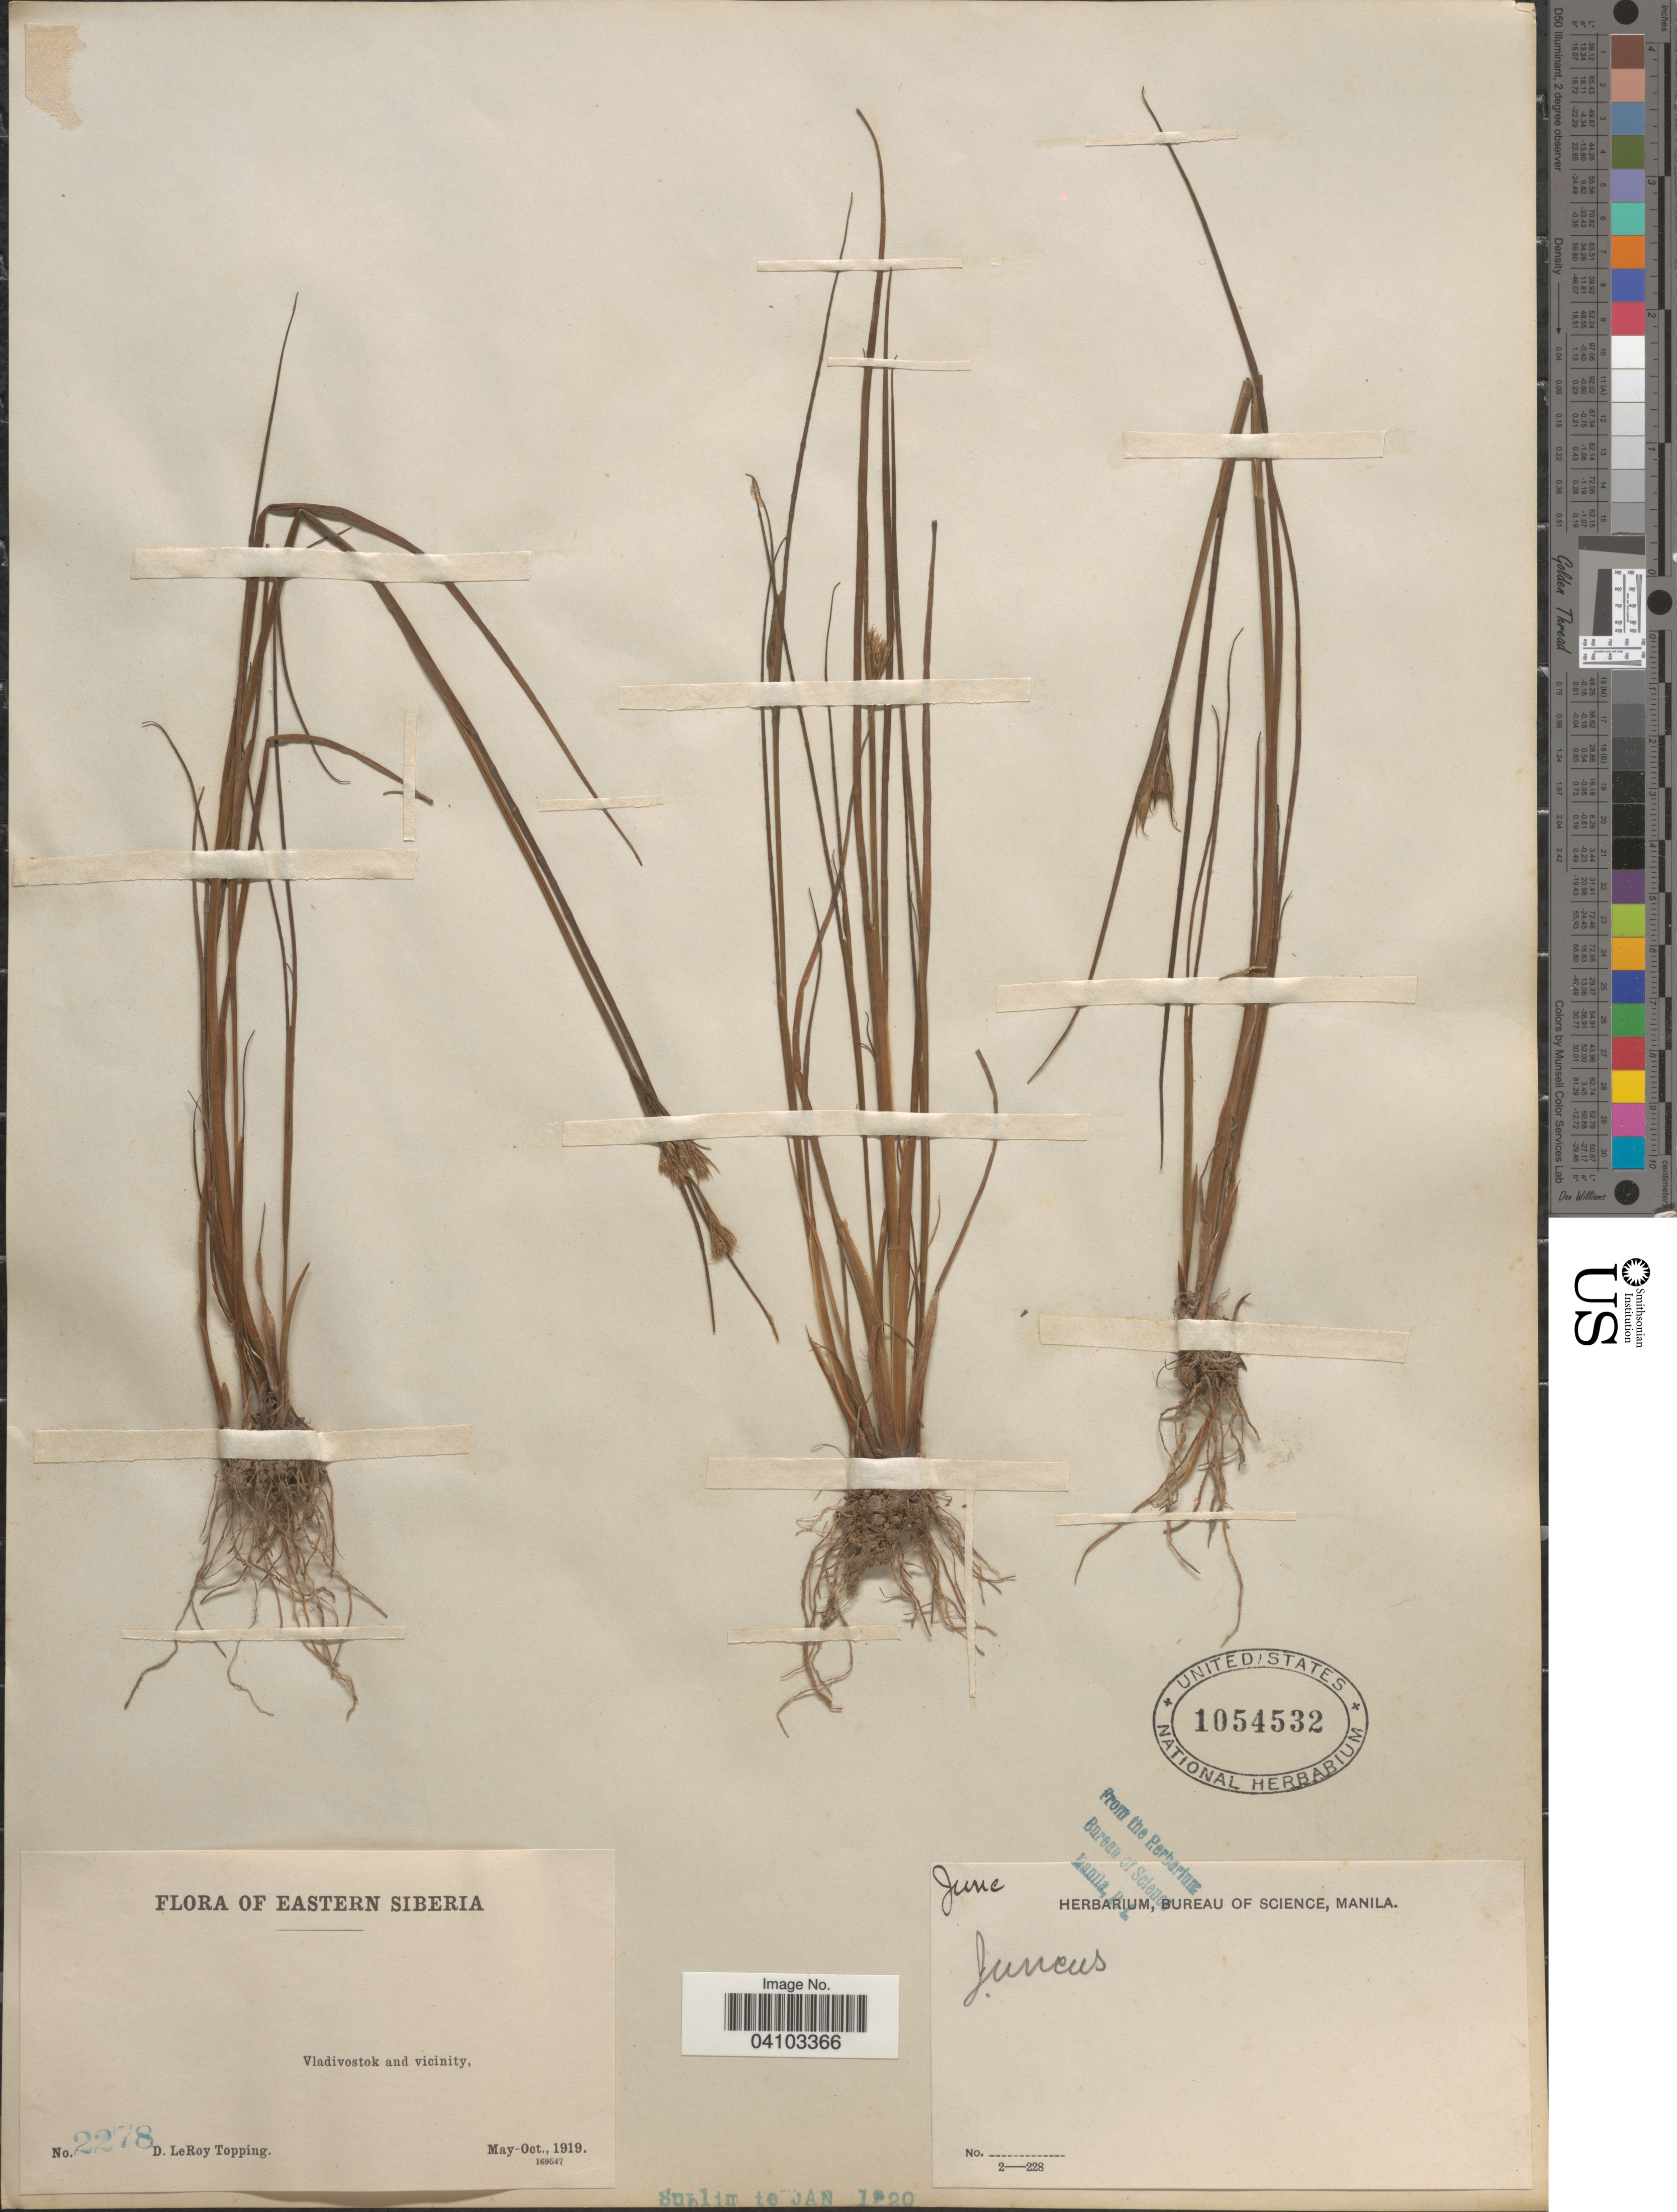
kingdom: Plantae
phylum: Tracheophyta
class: Liliopsida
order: Poales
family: Juncaceae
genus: Juncus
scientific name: Juncus sp.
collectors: D. L. Topping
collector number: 2278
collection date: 1919-05/1919-10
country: Russian Federation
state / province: Primorsky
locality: Eastern Siberia. Vladivostok and vicinity.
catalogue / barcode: US 1054532